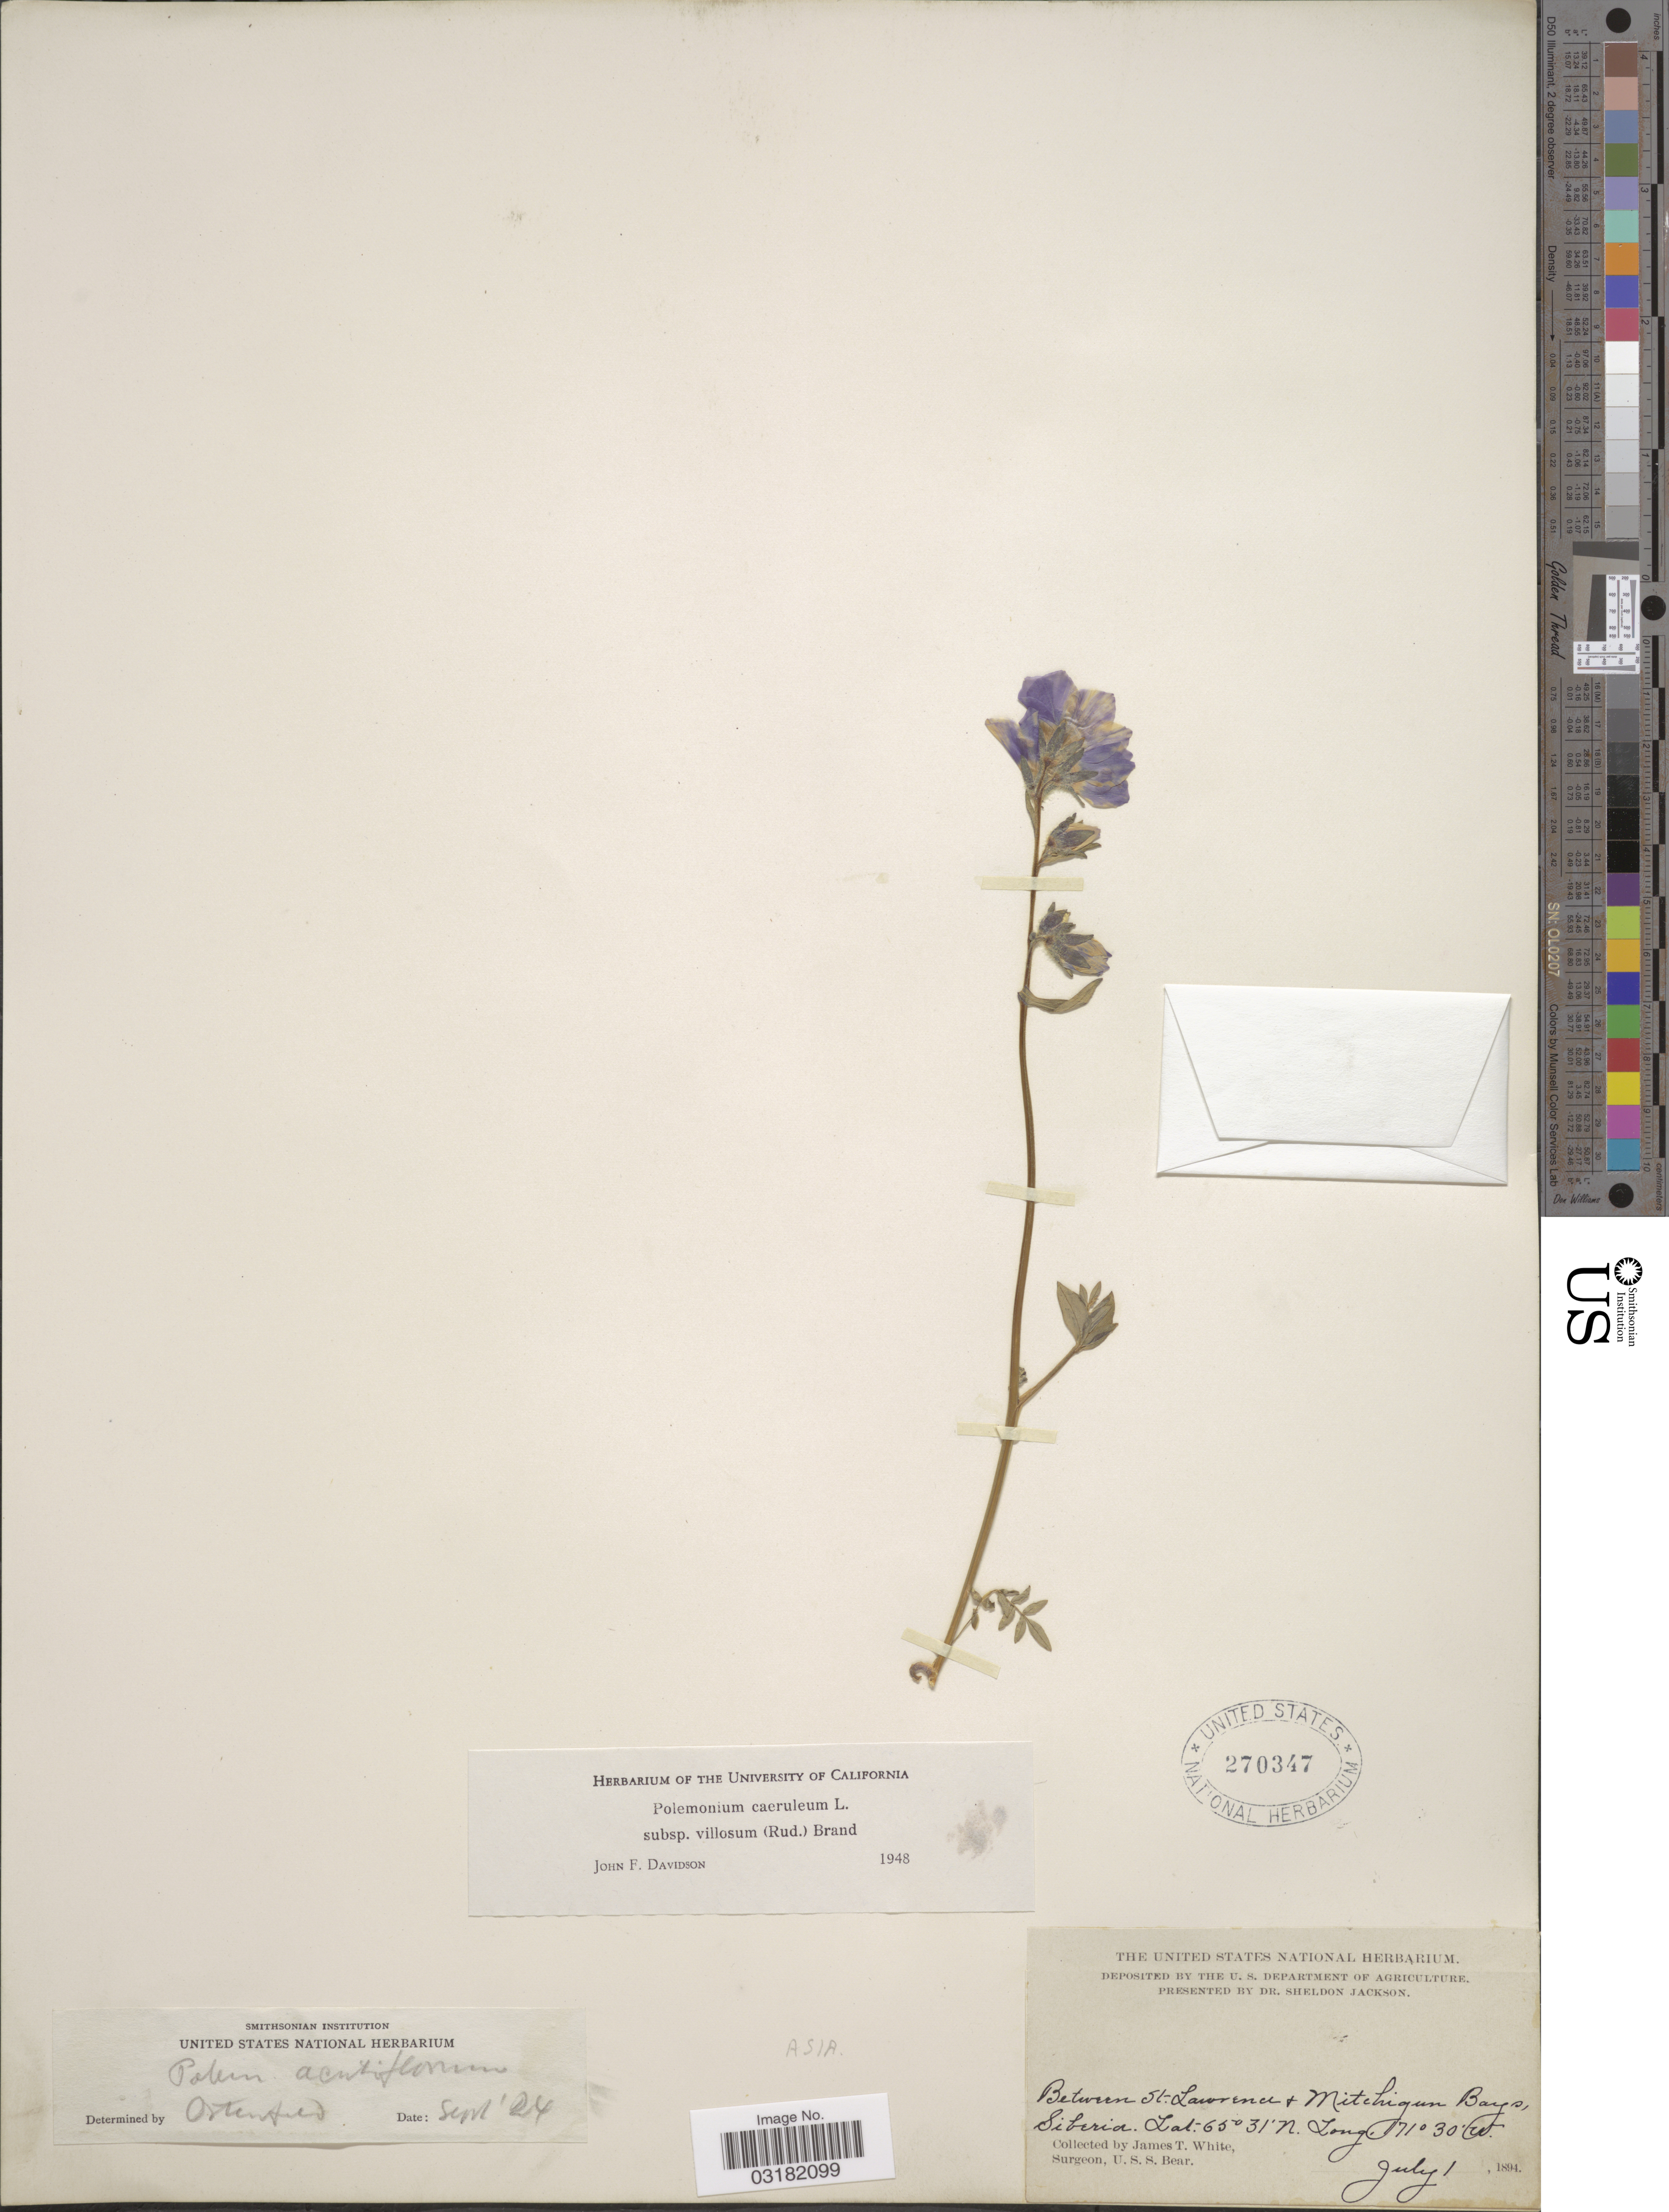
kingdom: Plantae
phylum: Tracheophyta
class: Magnoliopsida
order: Ericales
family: Polemoniaceae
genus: Polemonium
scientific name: Polemonium caeruleum subsp. villosum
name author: (Rudolph ex Georgi) Brand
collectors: J. T. White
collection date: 1894-07-01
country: Russian Federation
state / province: Chukotka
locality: Between St. Lawrence + Mitchigun Bays, Siberia.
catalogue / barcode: US 270347